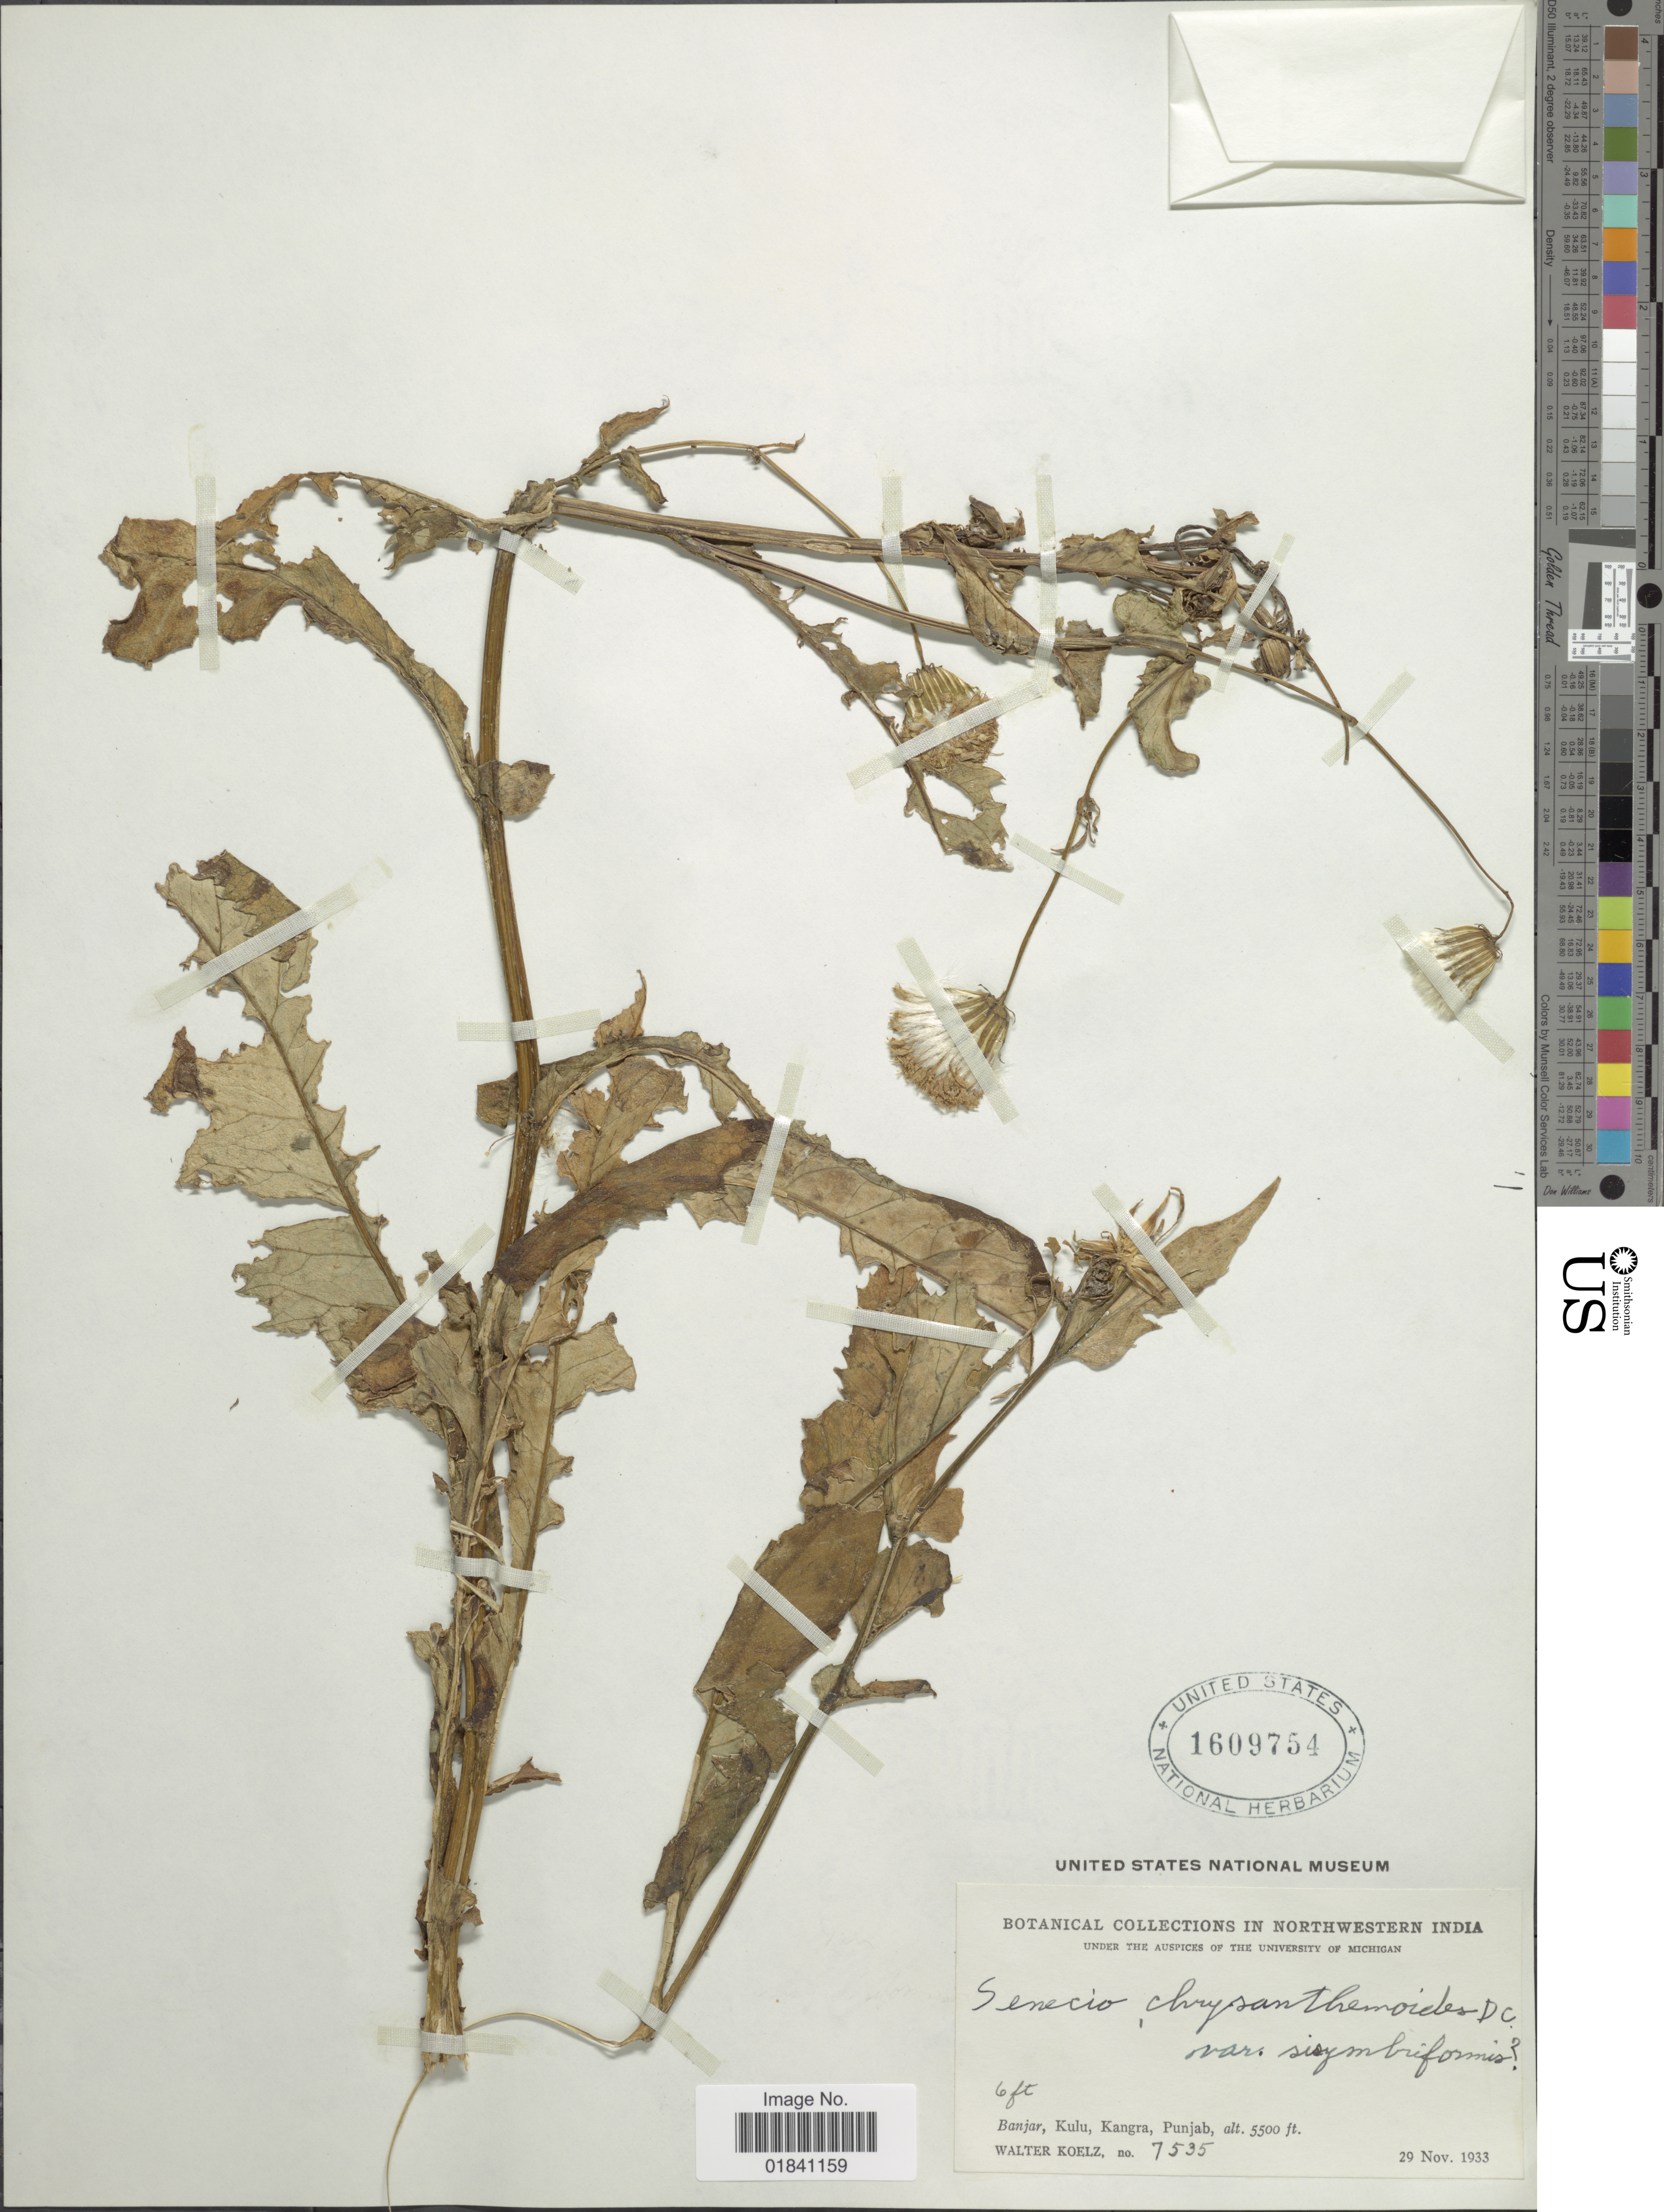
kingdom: Plantae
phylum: Tracheophyta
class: Magnoliopsida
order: Asterales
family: Asteraceae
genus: Gynura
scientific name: Gynura cusimbua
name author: (Buch.-Ham. ex D. Don) Moore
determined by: Ren, C.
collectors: W. N. Koelz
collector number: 7535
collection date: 1933-11-29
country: India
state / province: Himachal Pradesh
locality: Northwestern India. Banjar, Kulu, Kangra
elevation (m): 1676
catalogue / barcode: US 1609754